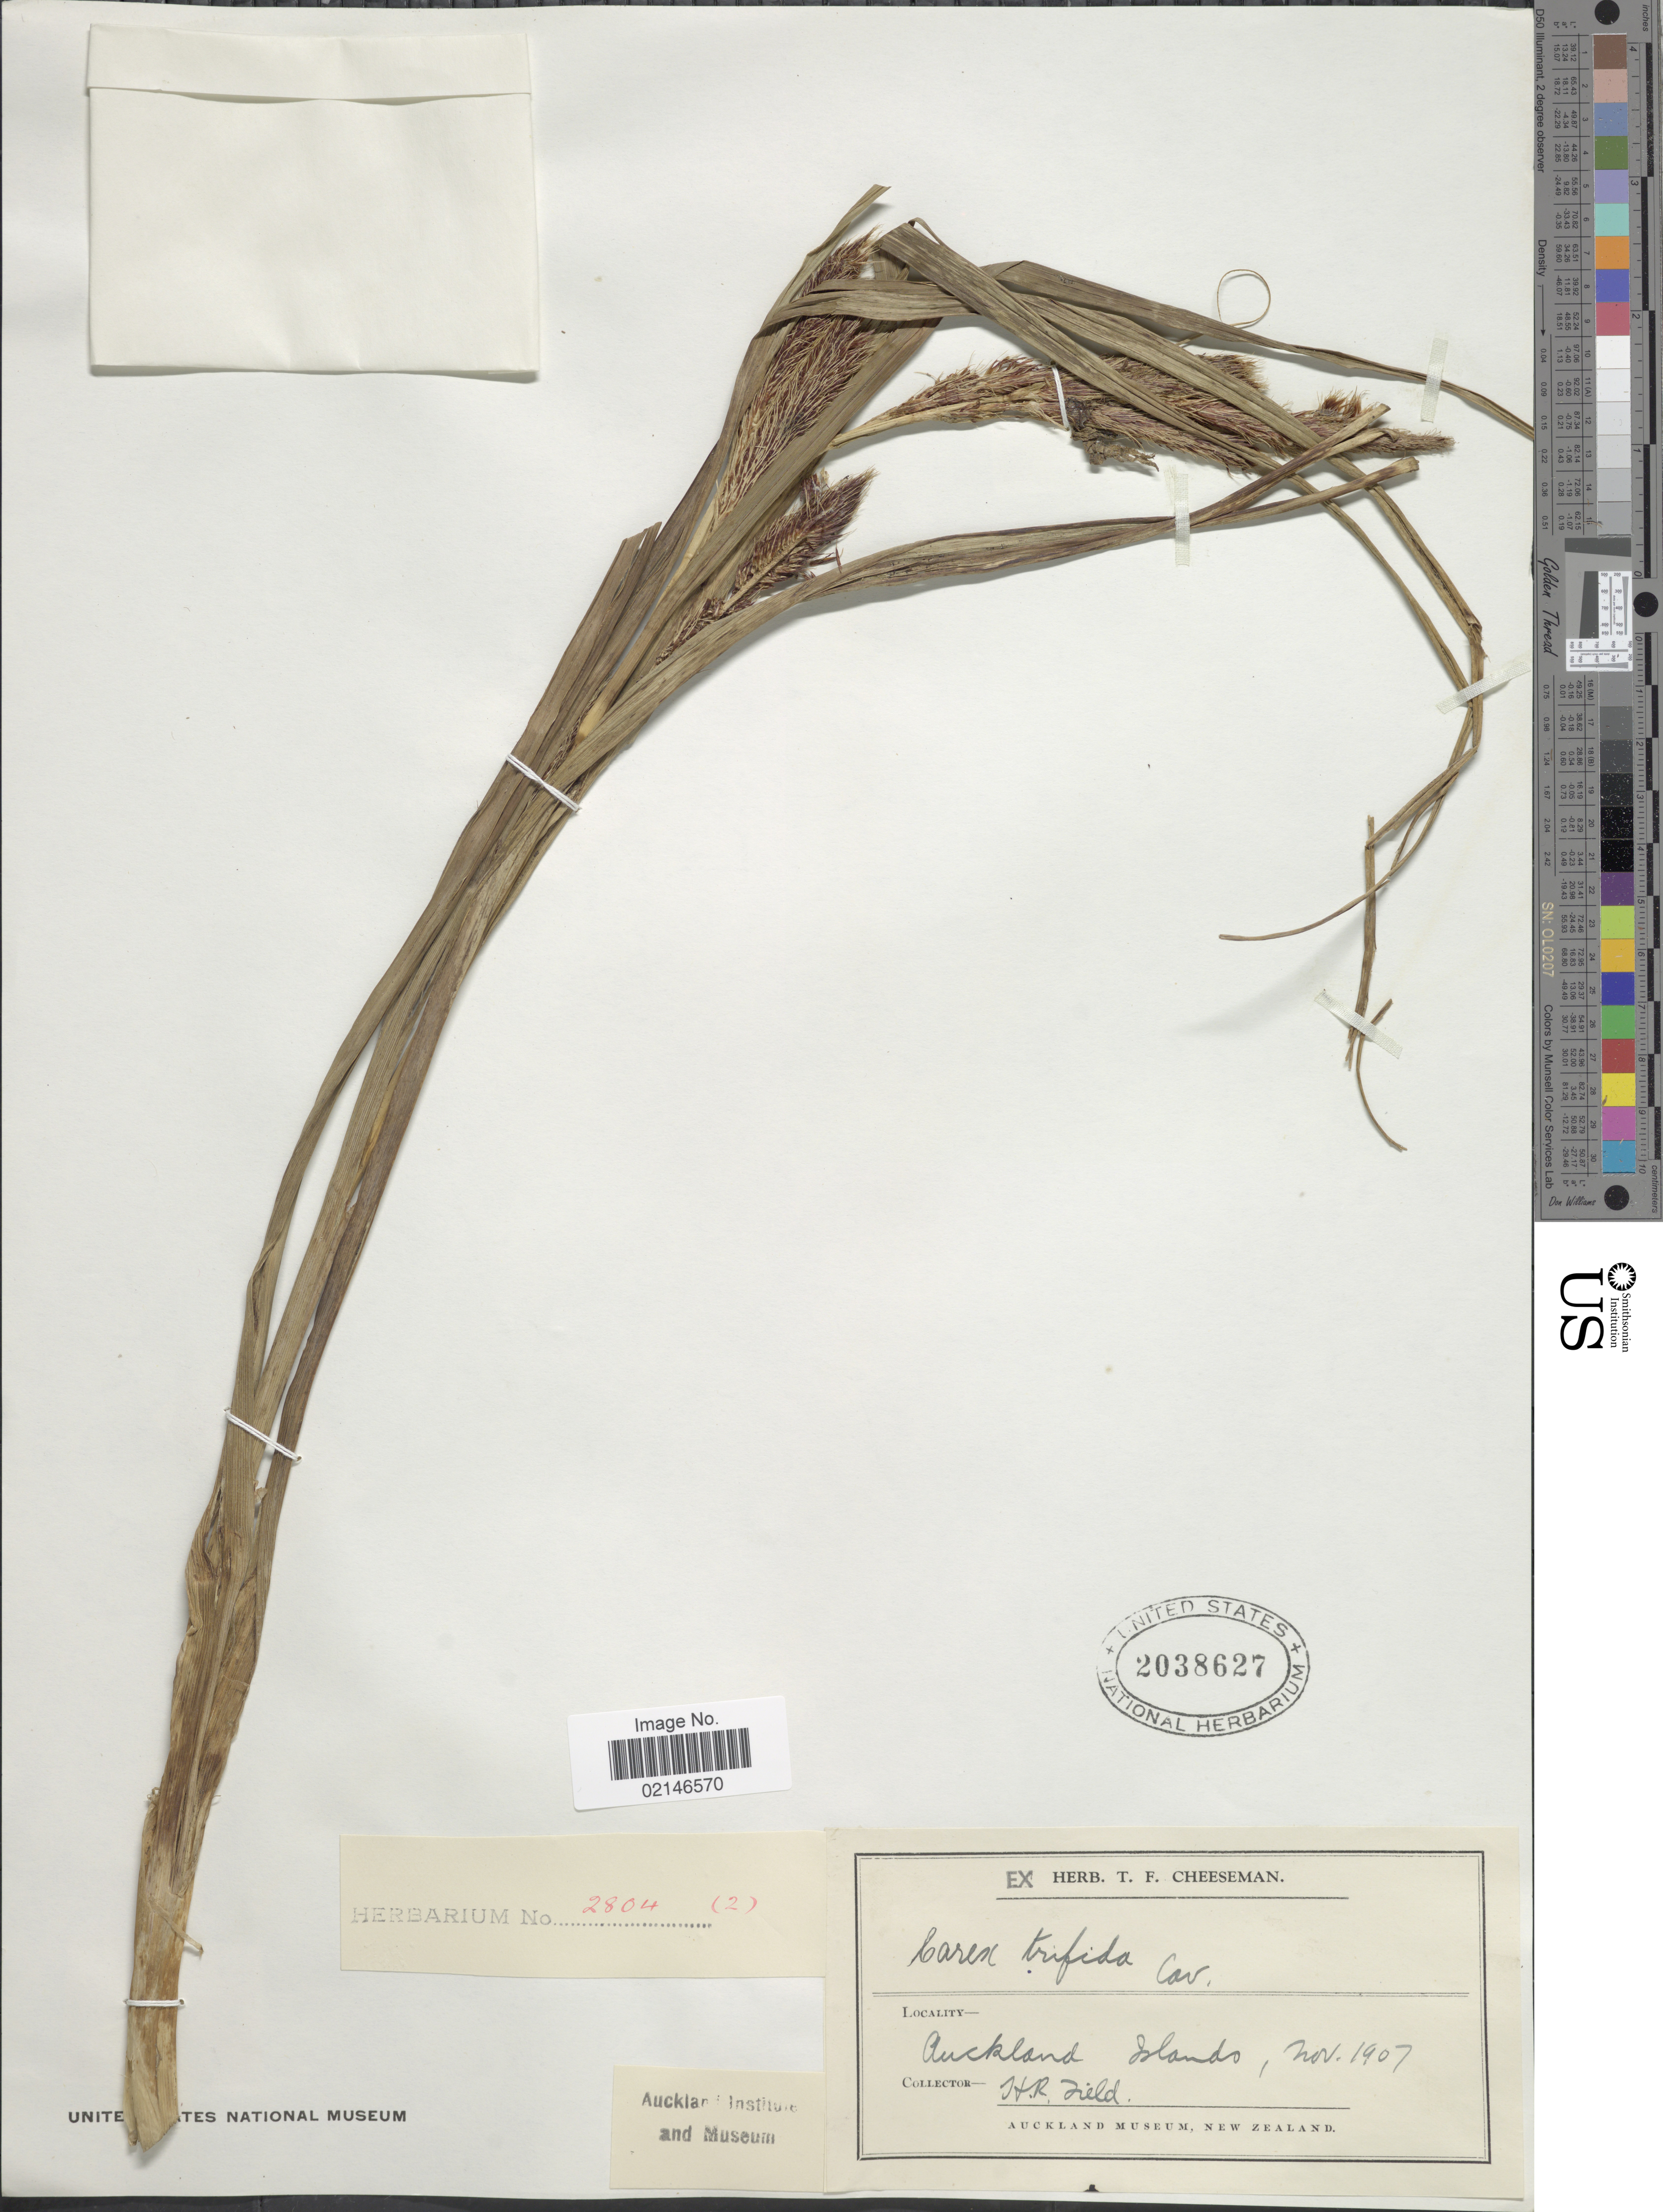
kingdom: Plantae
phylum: Tracheophyta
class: Liliopsida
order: Poales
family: Cyperaceae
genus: Carex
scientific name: Carex trifida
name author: Cav.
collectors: H. Field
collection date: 1907-11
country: New Zealand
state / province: Auckland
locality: Auckland Islands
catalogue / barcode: US 2038627